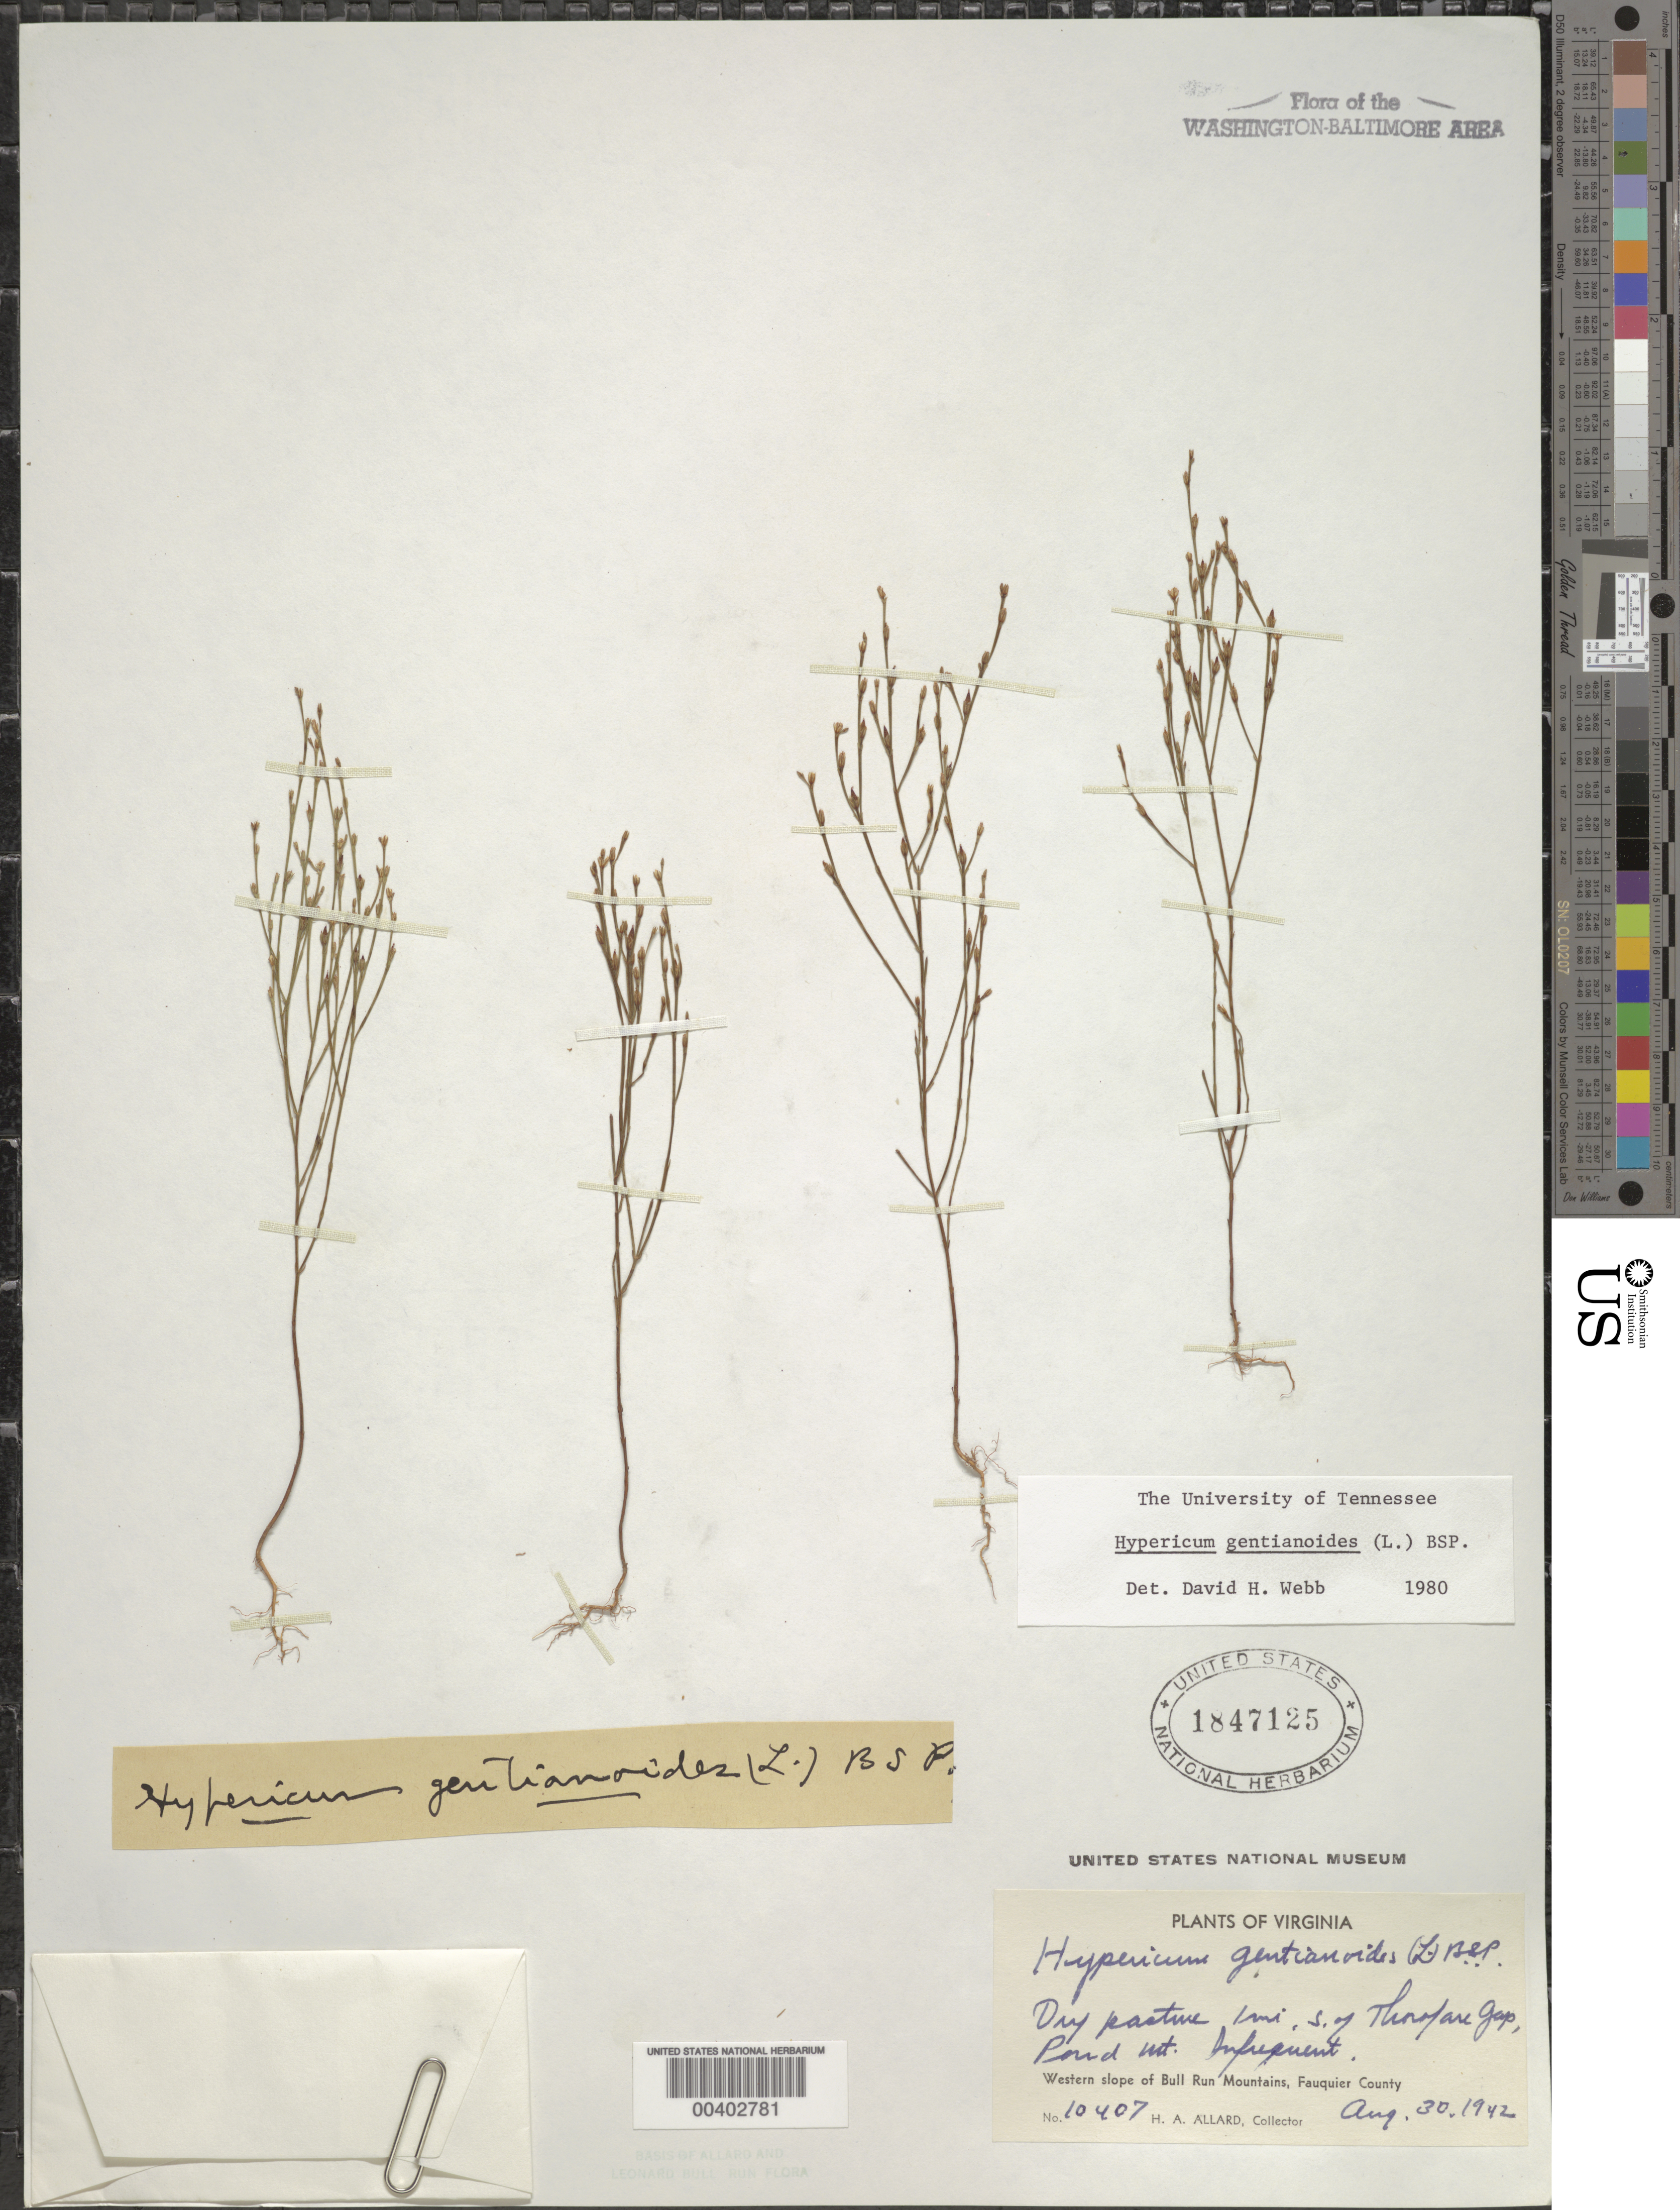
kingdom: Plantae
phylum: Tracheophyta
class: Magnoliopsida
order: Malpighiales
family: Hypericaceae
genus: Hypericum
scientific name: Hypericum gentianoides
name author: (L.) Britton, Stearns & Poggenb.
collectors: H. A. Allard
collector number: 10407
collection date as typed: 30 Aug 1942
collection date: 1942-08-30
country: United States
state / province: Virginia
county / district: Fauquier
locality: Bul1 mi. S of Thorofare Gap, Pond Mt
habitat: Dry pasture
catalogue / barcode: US 1747125